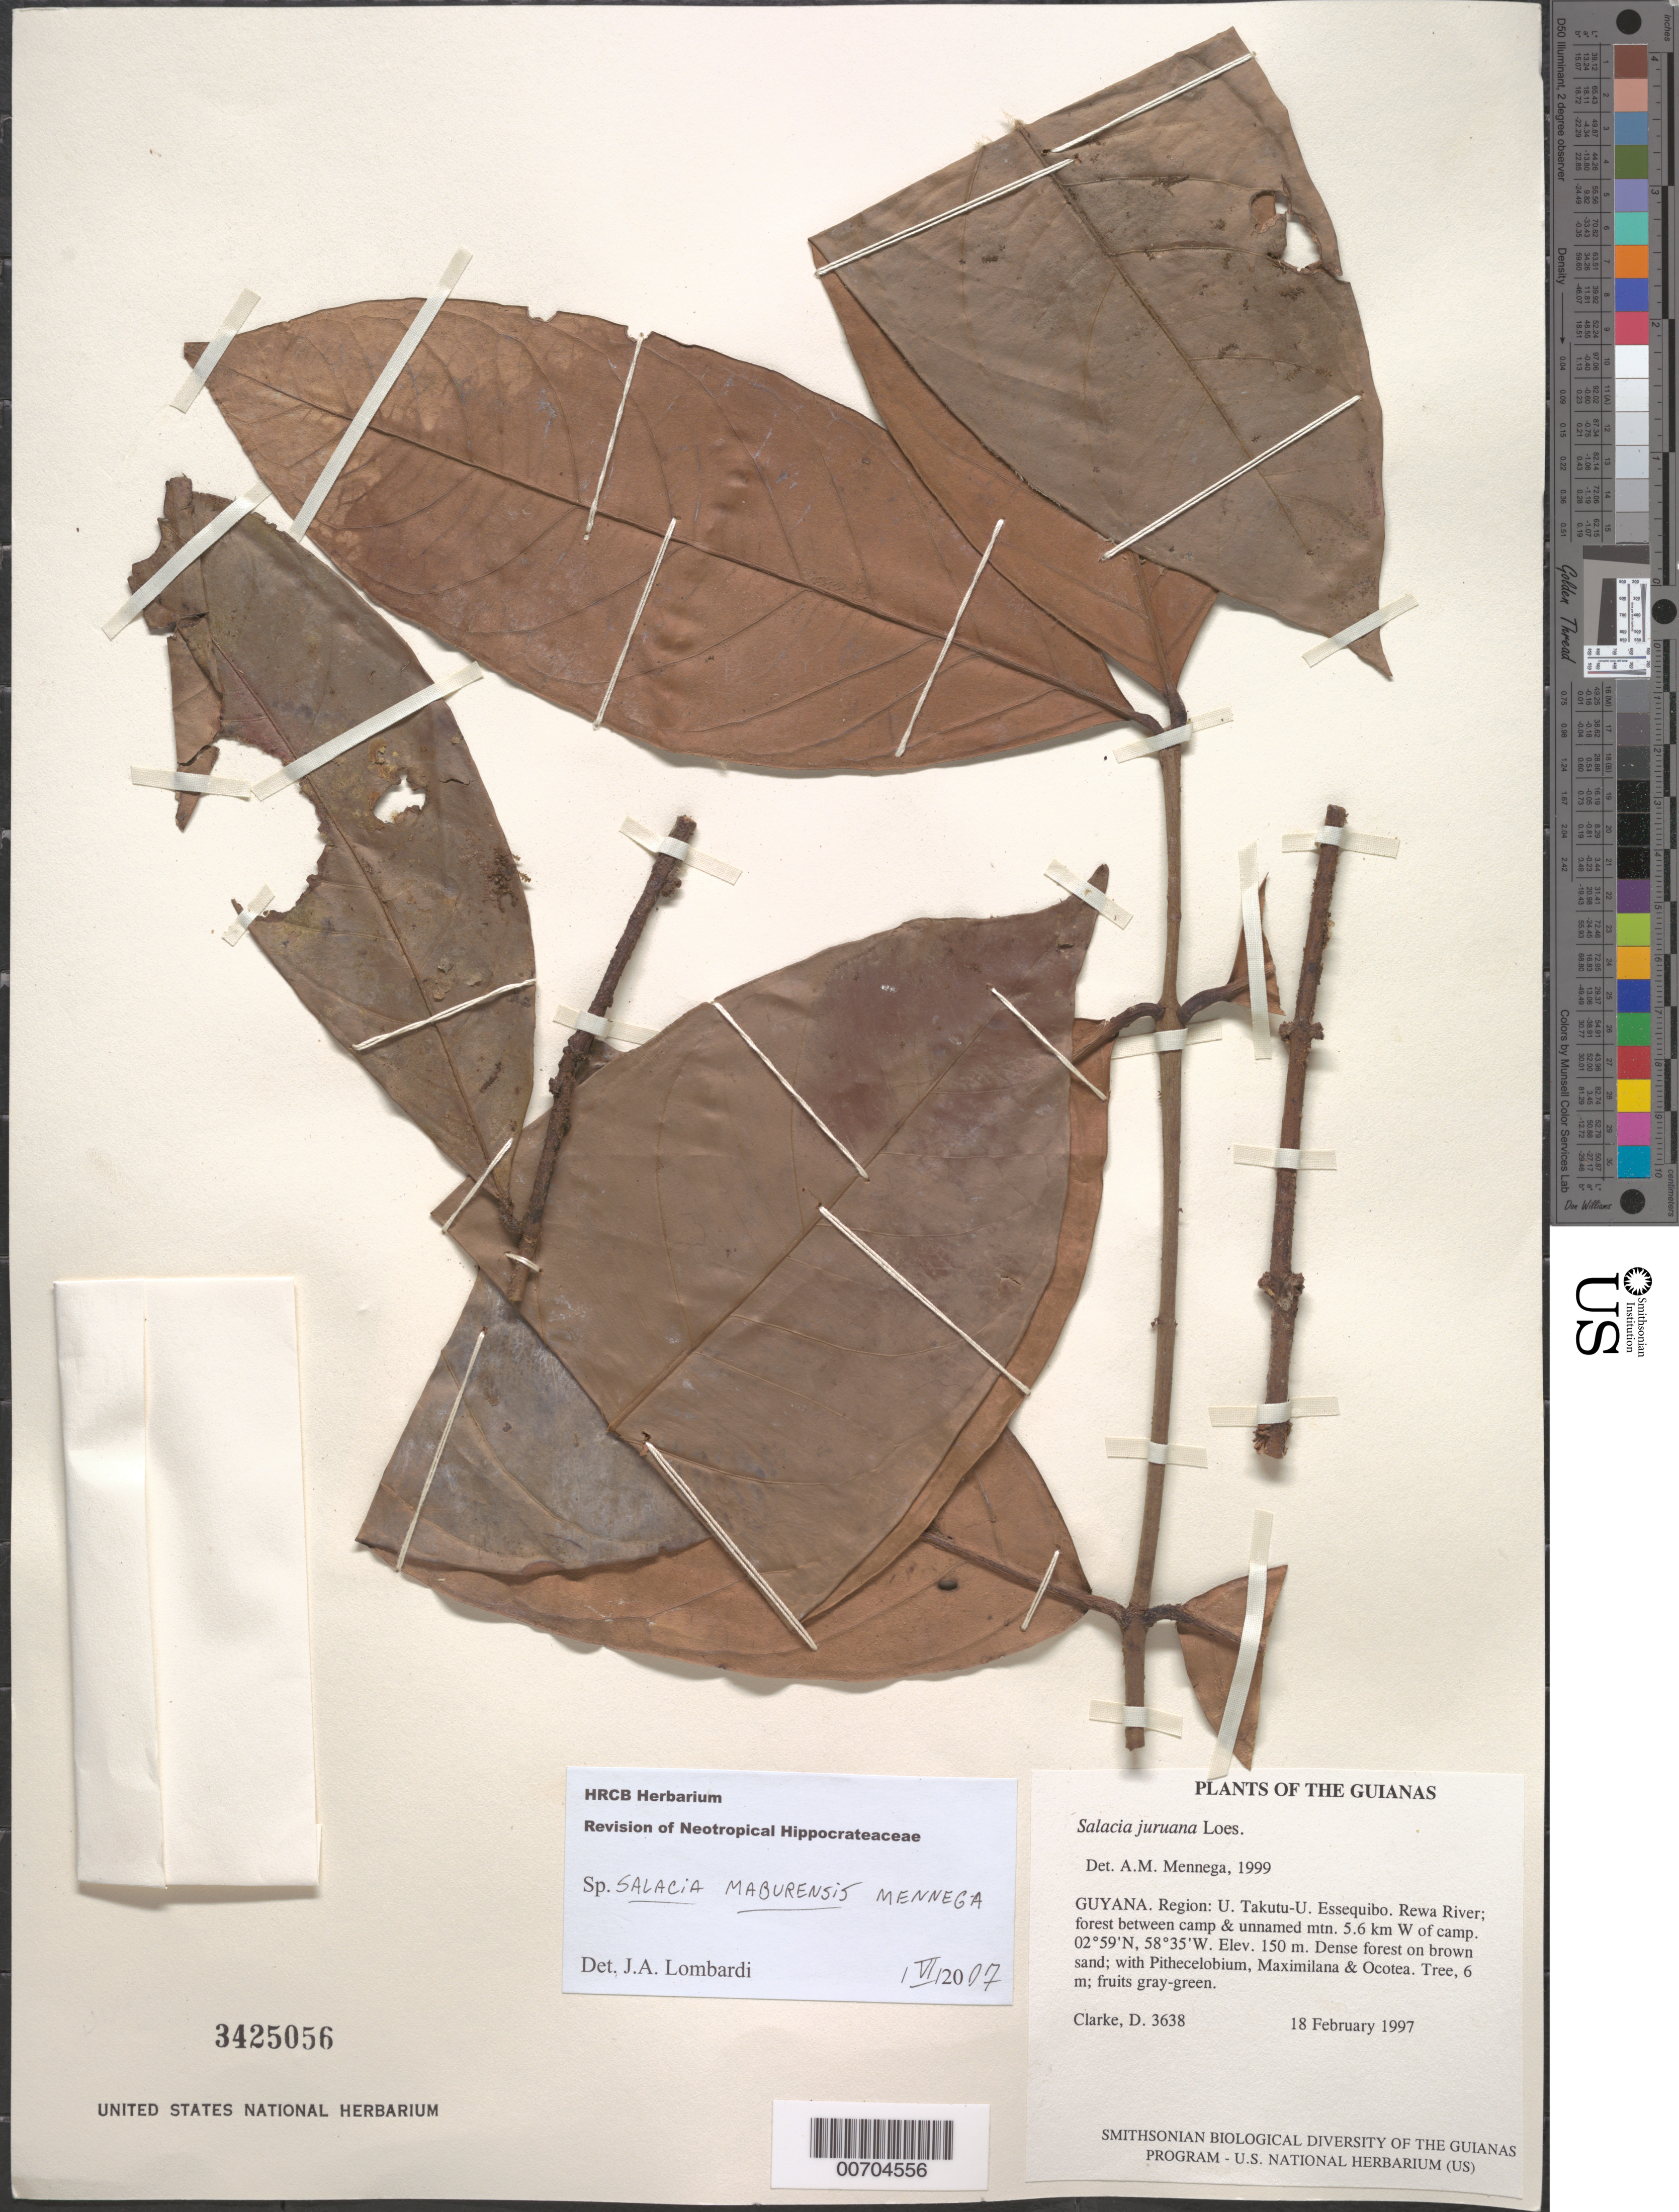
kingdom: Plantae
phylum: Tracheophyta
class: Magnoliopsida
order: Celastrales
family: Celastraceae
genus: Salacia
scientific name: Salacia maburensis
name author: Mennega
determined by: Lombardi, Julio A.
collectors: H. D. Clarke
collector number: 3638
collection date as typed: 18 February 1997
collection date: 1997-02-18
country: Guyana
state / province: U. Takutu-U. Essequibo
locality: Rewa River; forest between camp & unnamed mtn. 5.6 km W of camp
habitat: Dense forest on brown sand; with Pithecelobium, Maximilana & Ocotea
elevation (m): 150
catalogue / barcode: US 3425056